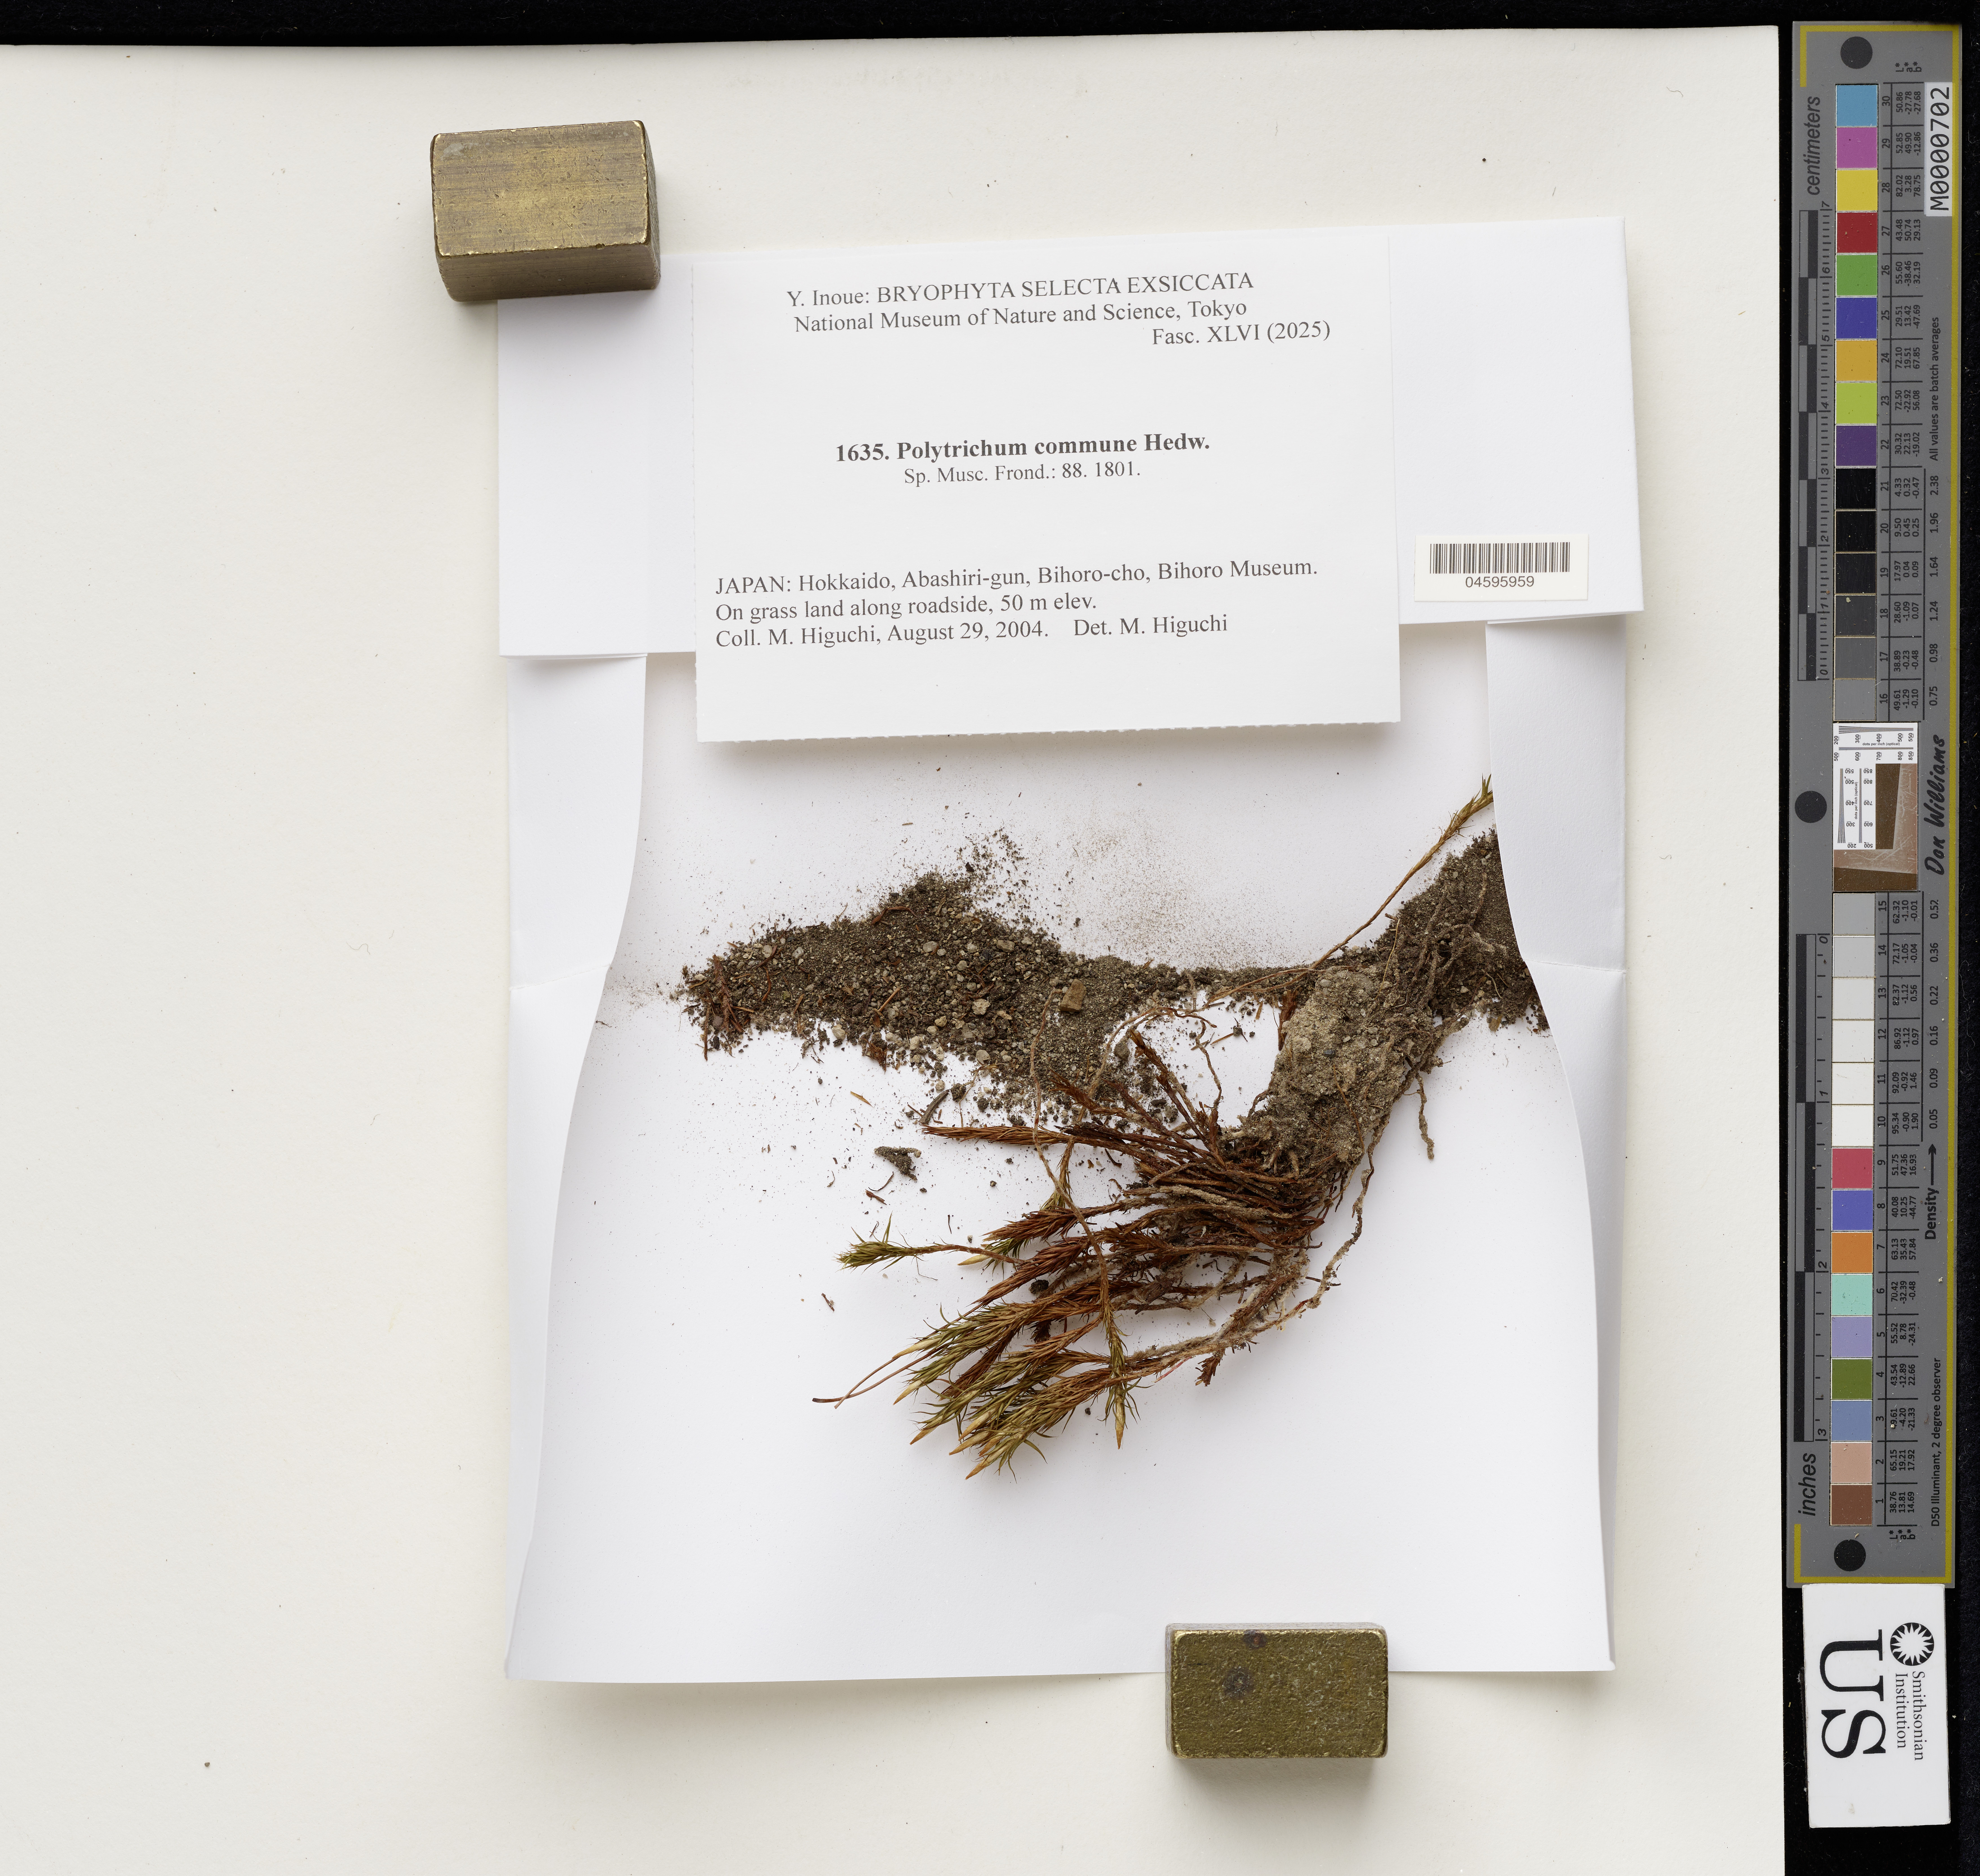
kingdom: Plantae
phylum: Bryophyta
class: Polytrichopsida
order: Polytrichales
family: Polytrichaceae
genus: Polytrichum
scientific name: Polytrichum commune var. minus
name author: Brid.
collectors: M. Higuchi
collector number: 1635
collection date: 2004-08-29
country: Japan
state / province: Hokkaidō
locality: Abashiri-gun, Bihoro-cho, Bohoro Museum.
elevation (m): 50